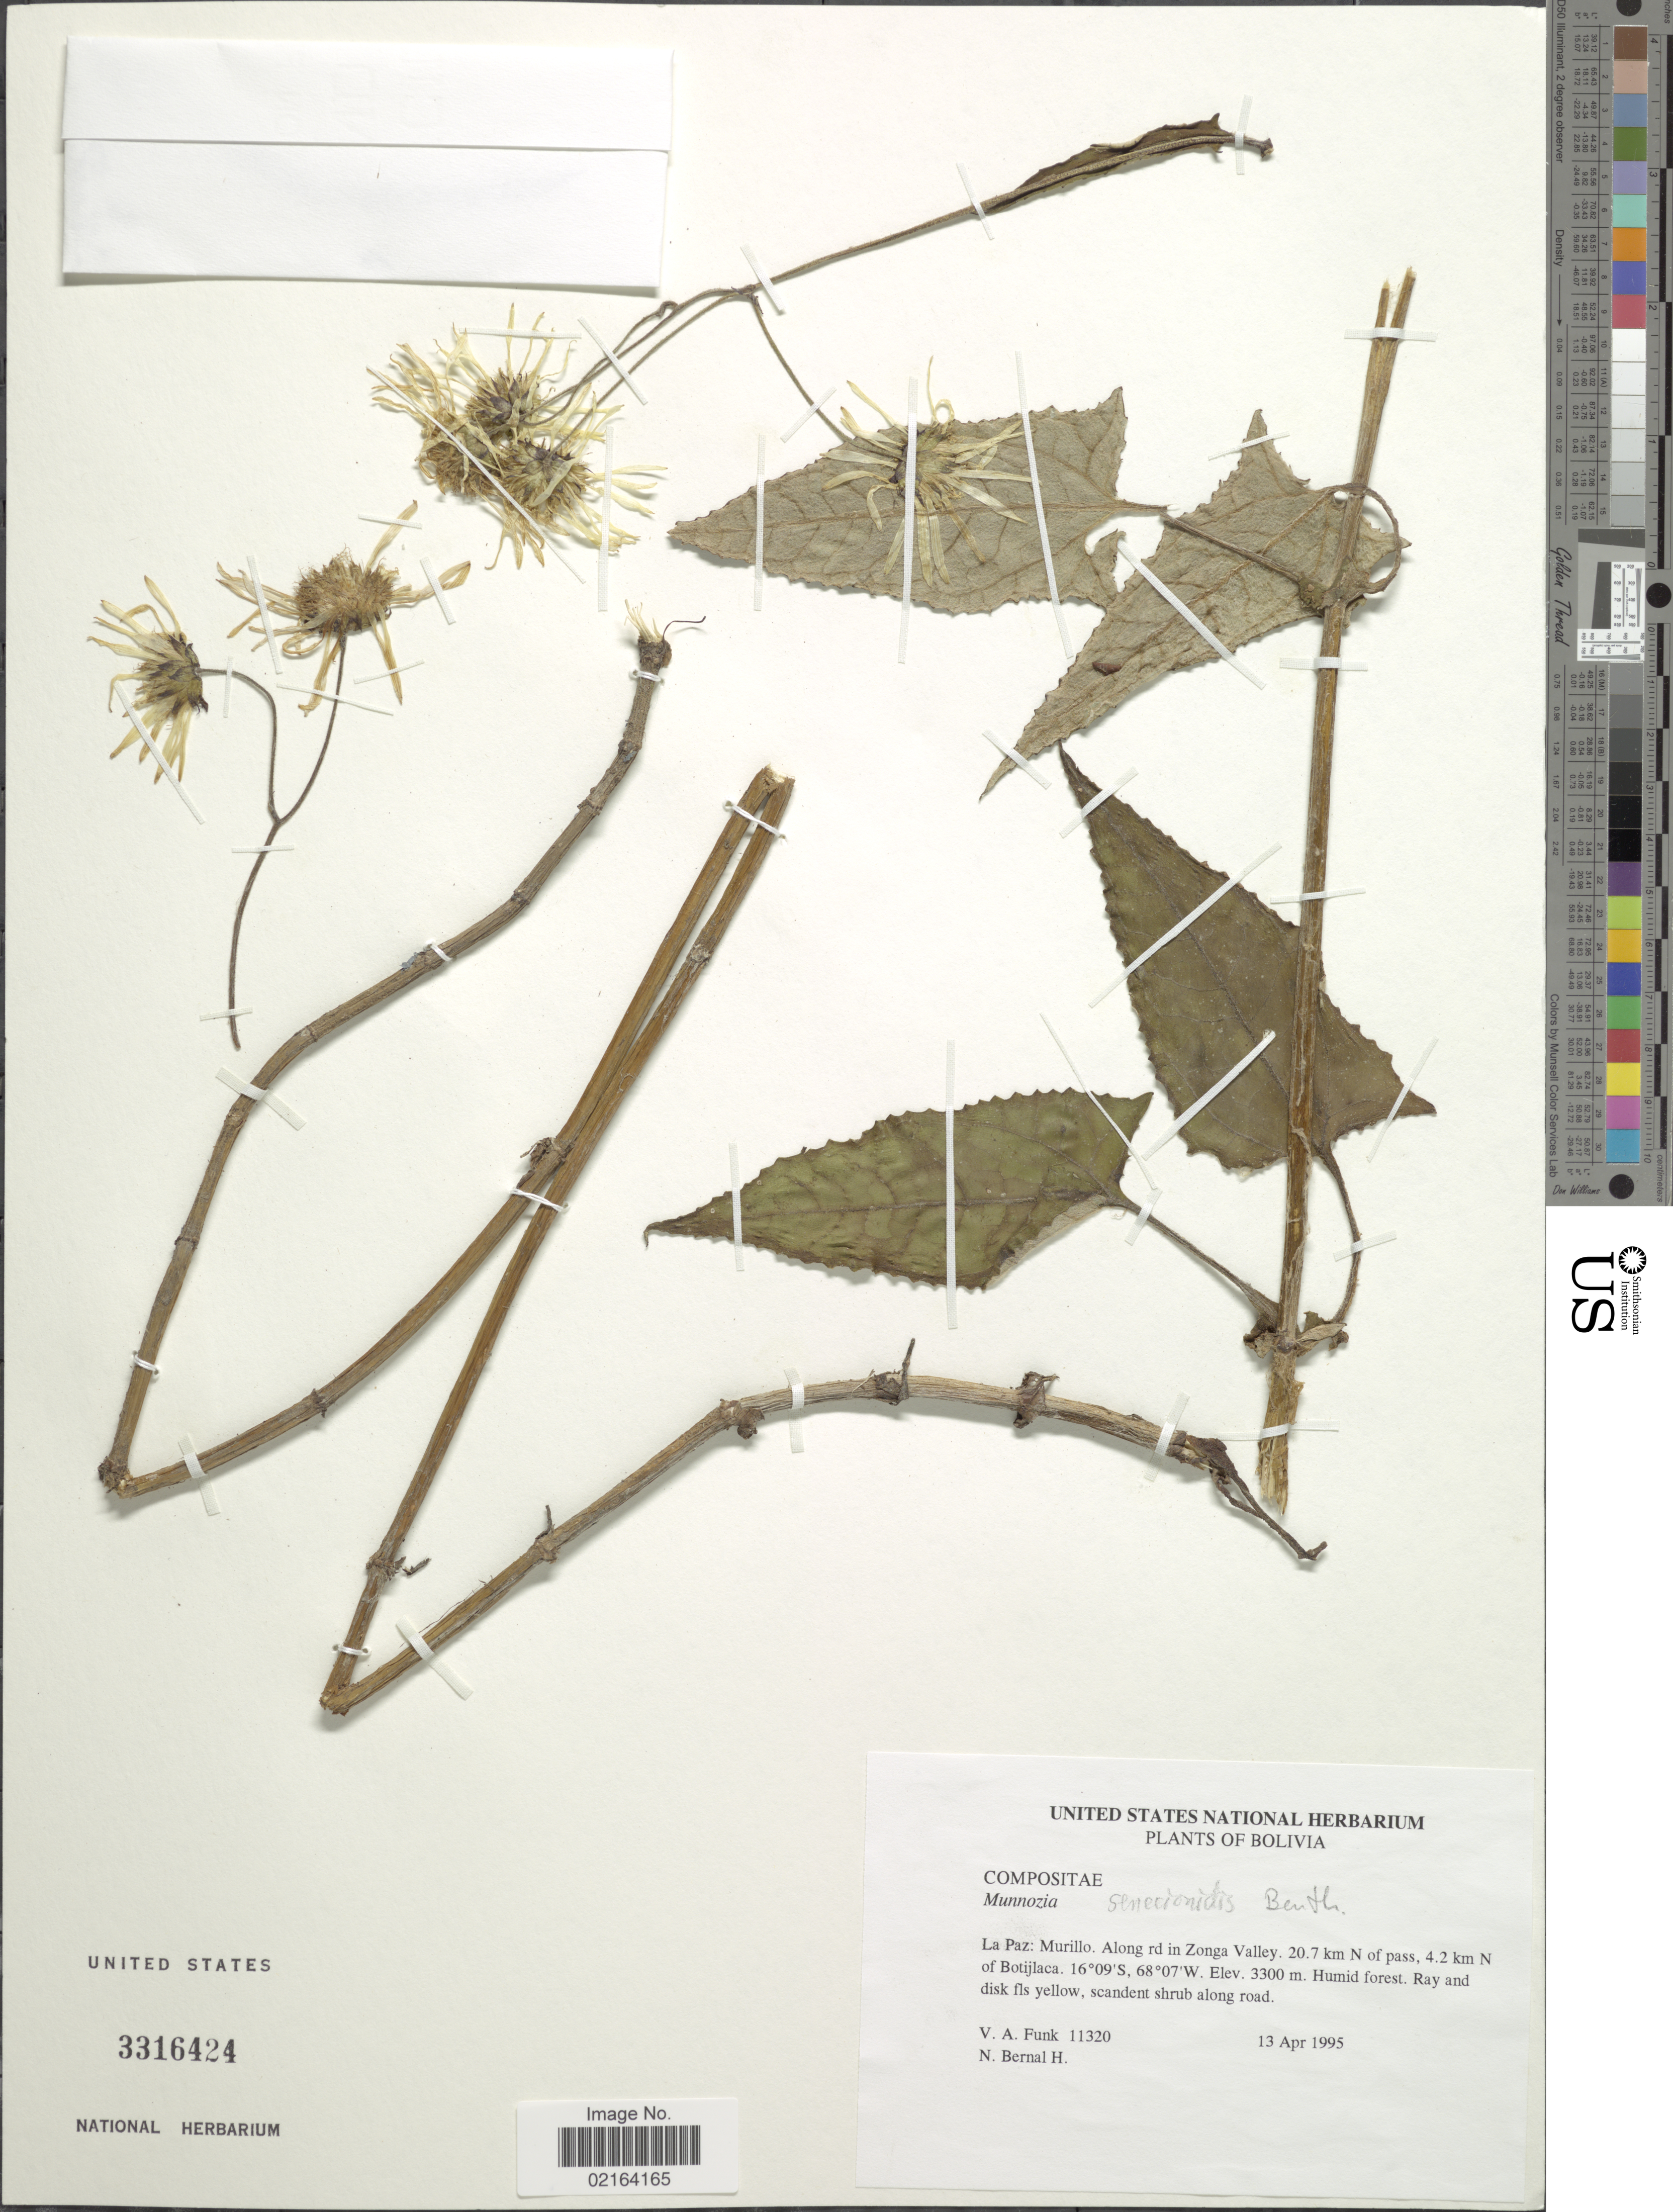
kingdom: Plantae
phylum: Tracheophyta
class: Magnoliopsida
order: Asterales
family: Asteraceae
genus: Munnozia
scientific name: Munnozia senecionidis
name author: Benth.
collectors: V. Funk & N. Bernal H.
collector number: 11320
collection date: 1995-04-13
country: Bolivia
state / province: La Paz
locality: La Paz: Murillo, Along rd in Zonga Valley, 20.7 km N of pass, 4.2 km N of Botjilaca, Humid forest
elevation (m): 3300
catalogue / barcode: US 3316424